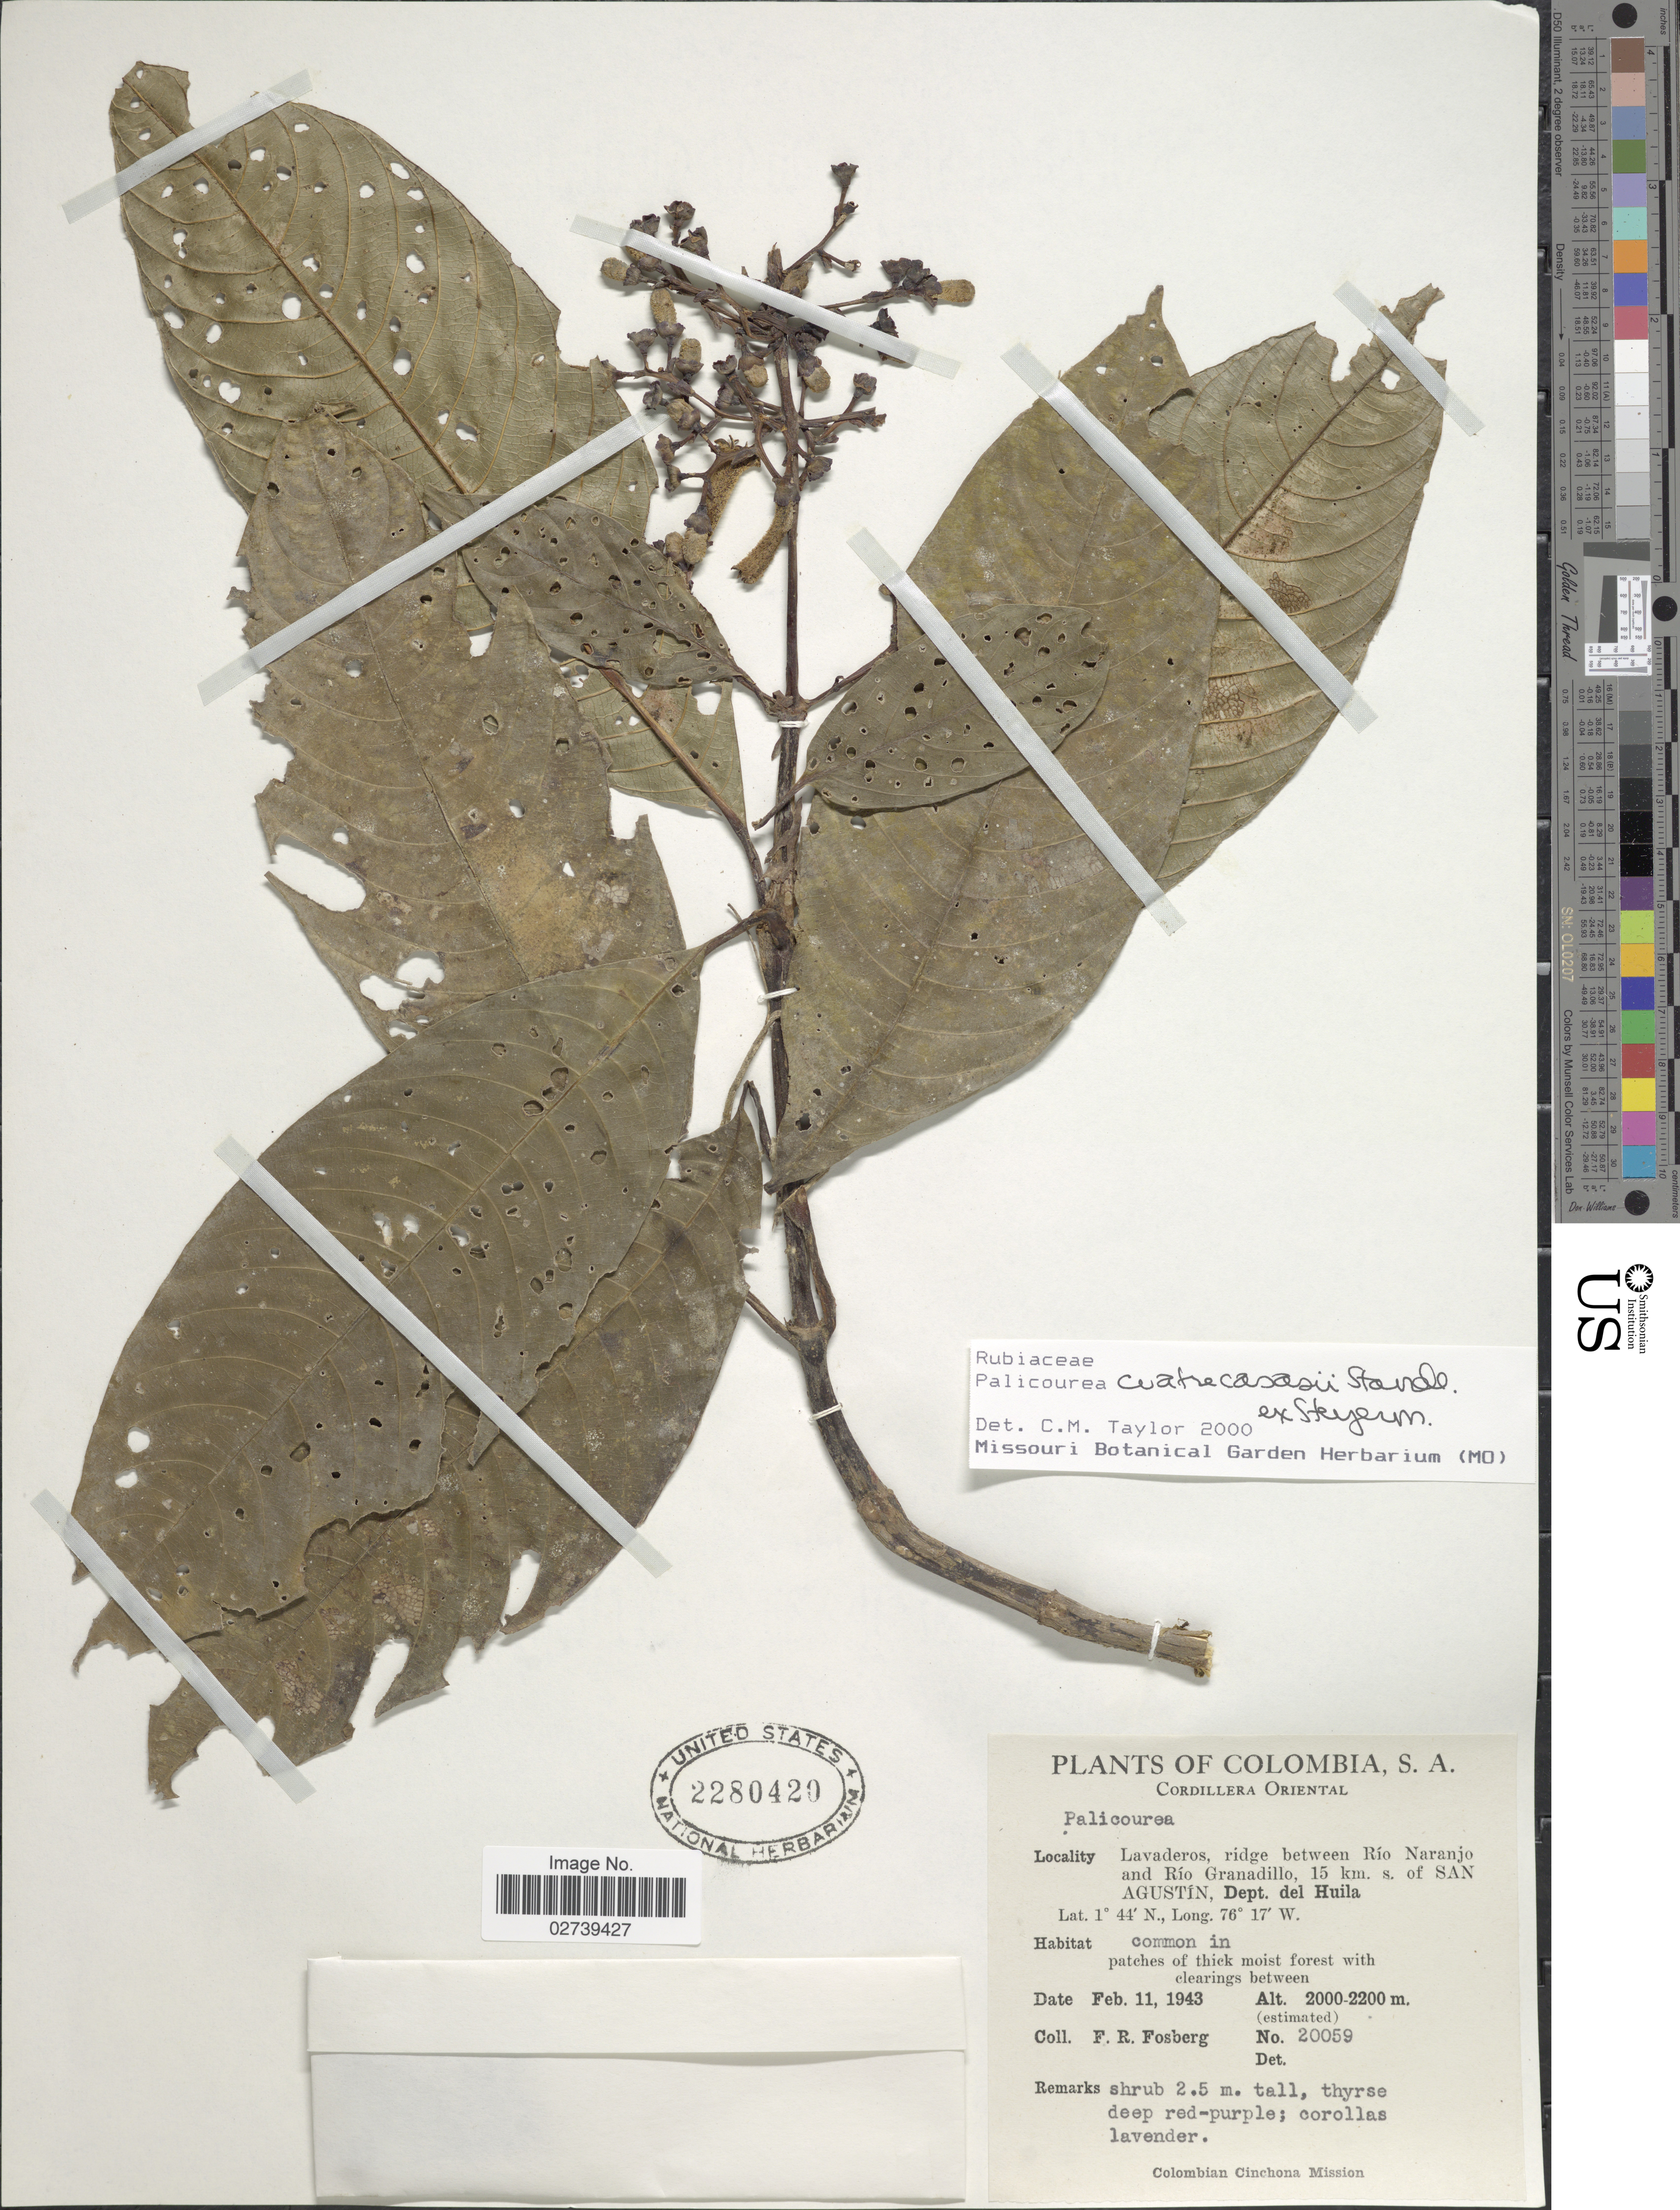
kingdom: Plantae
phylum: Tracheophyta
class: Magnoliopsida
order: Gentianales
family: Rubiaceae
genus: Palicourea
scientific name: Palicourea cuatrecasasii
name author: Standl. ex Steyerm.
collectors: F. R. Fosberg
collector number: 20059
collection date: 1943-02-11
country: Colombia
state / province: Huila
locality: Cordillera Oriental, Lavaderos, ridge between Rio Naranjo and Rio Granadillo, 15 km. s. of San Agustin.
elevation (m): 2000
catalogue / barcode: US 2280420